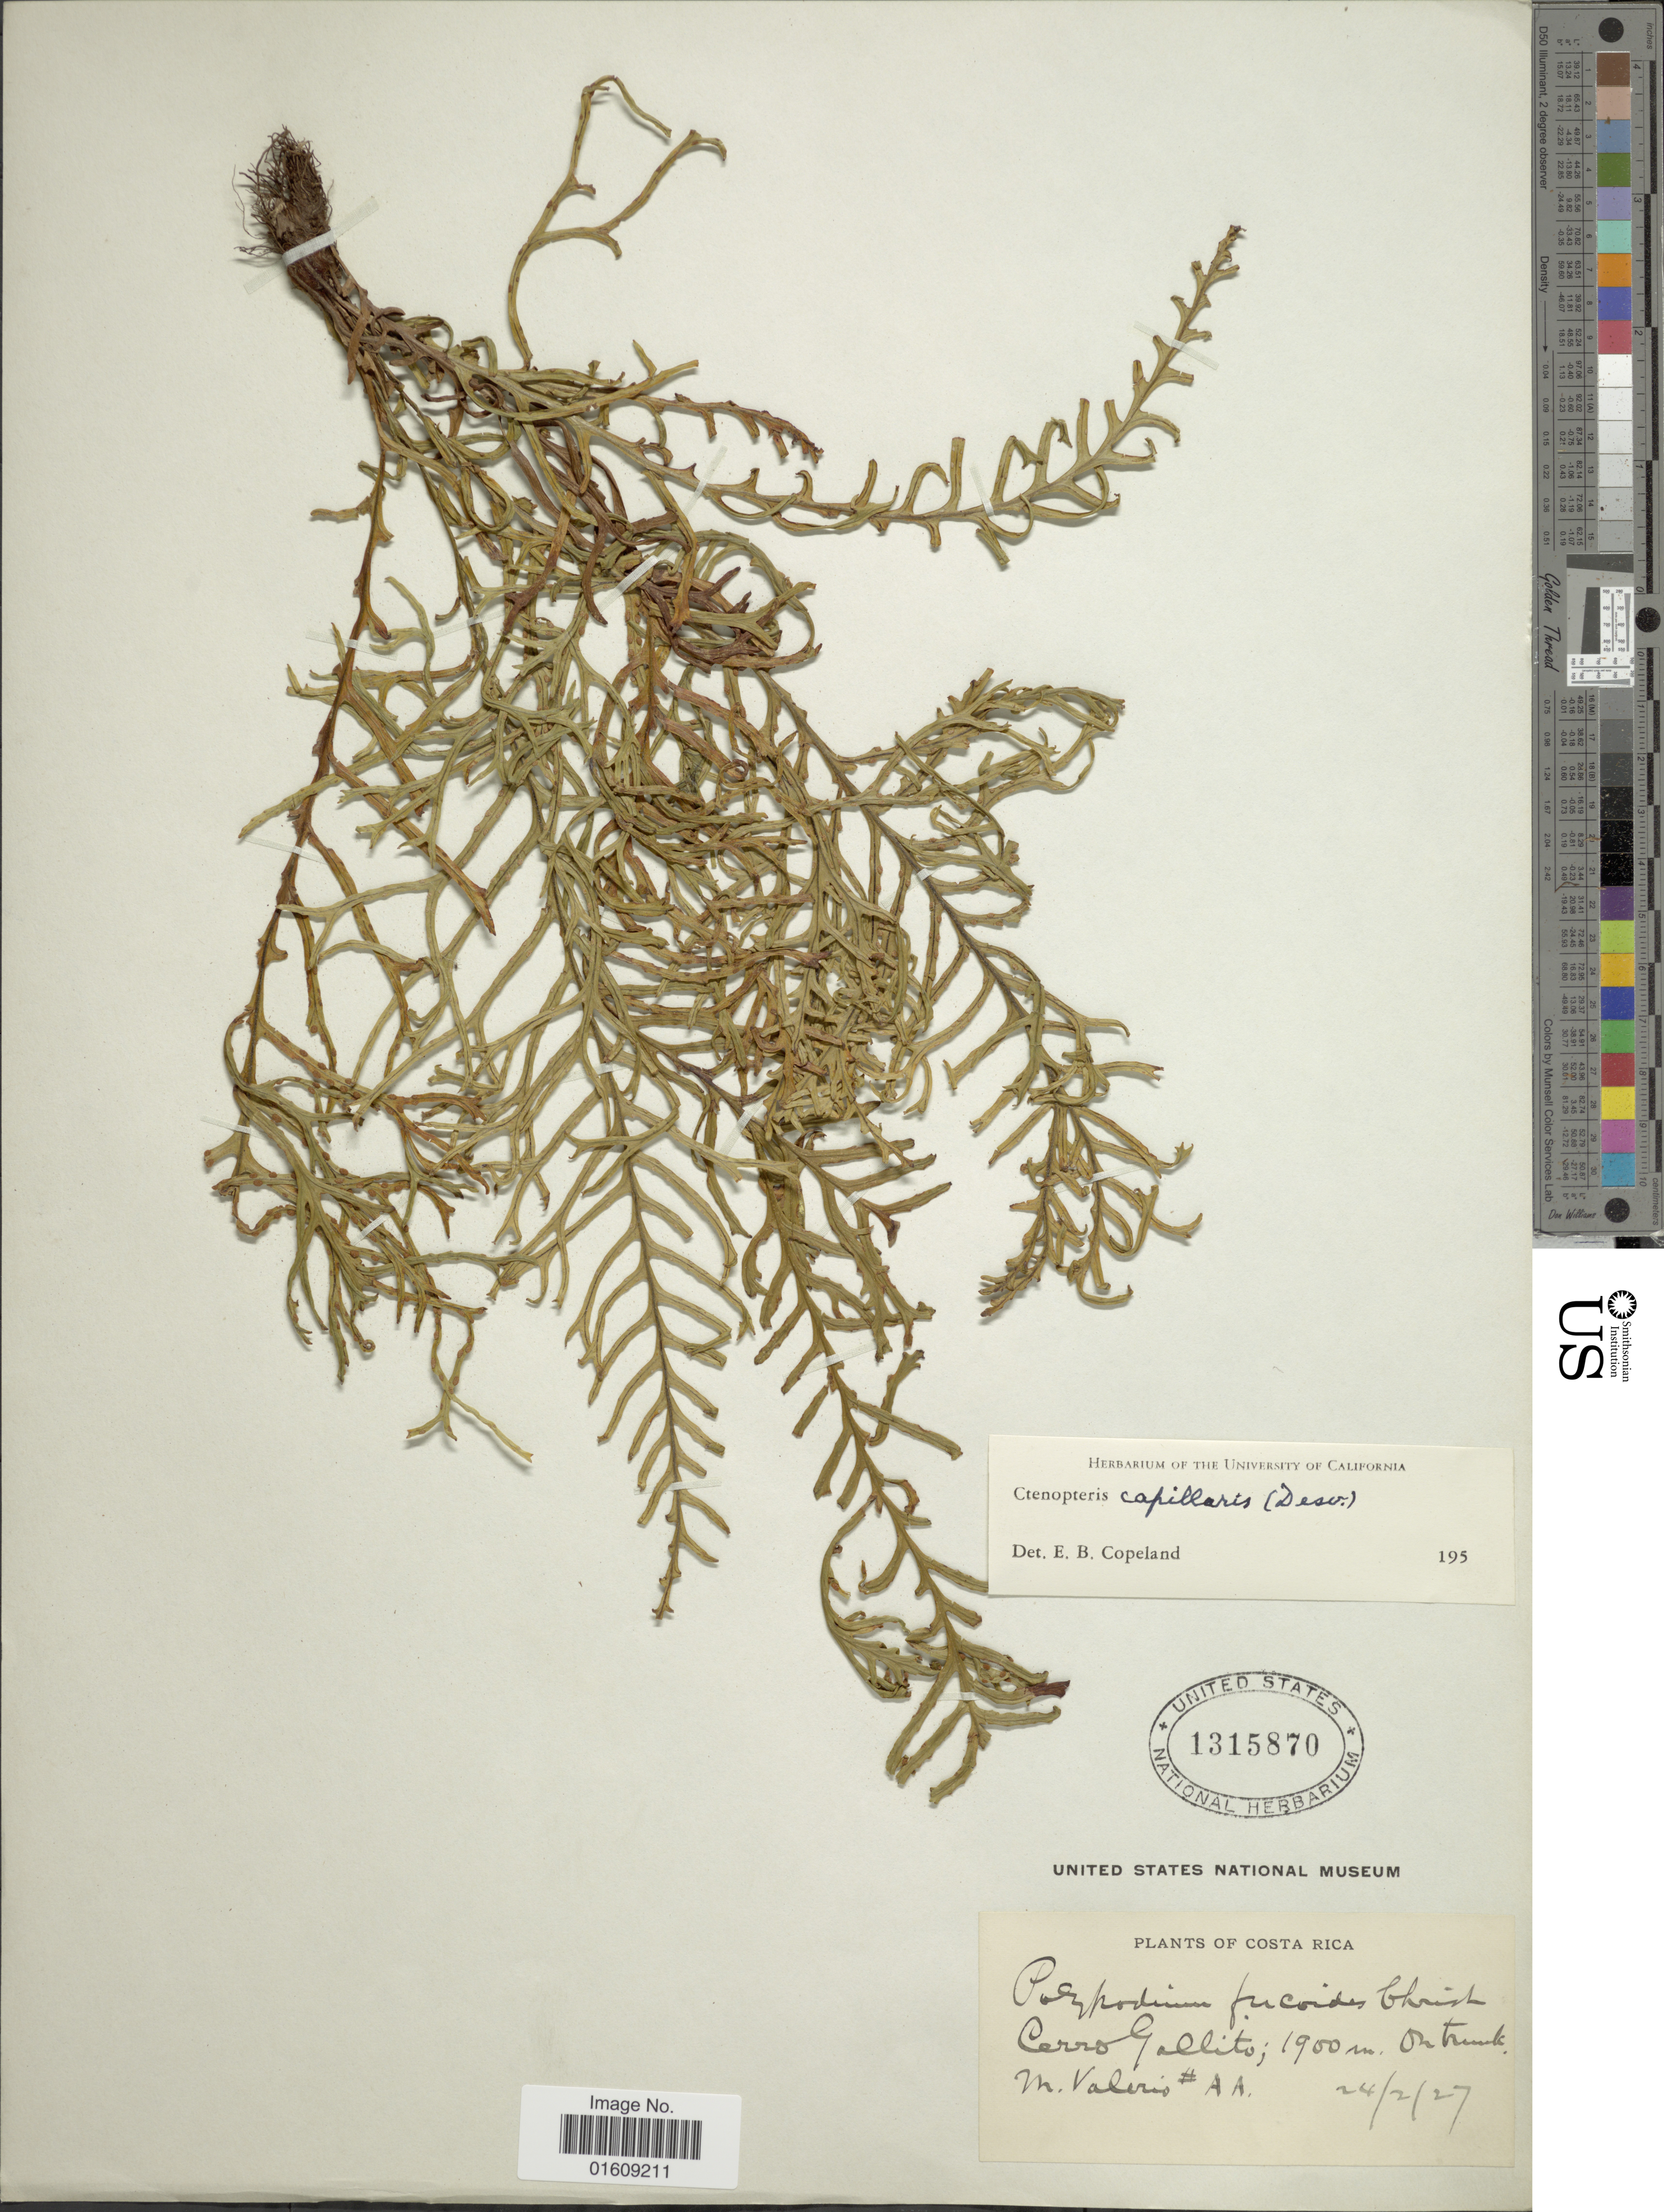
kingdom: Plantae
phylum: Tracheophyta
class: Polypodiopsida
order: Polypodiales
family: Polypodiaceae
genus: Ceradenia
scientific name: Ceradenia fucoides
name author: (Christ) L.E. Bishop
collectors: M. Valerio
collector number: AA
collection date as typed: Transcribed d/m/y: 24/2/27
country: Costa Rica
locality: Costa Rica, Cerro Gellito.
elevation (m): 1900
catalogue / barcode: US 1315870